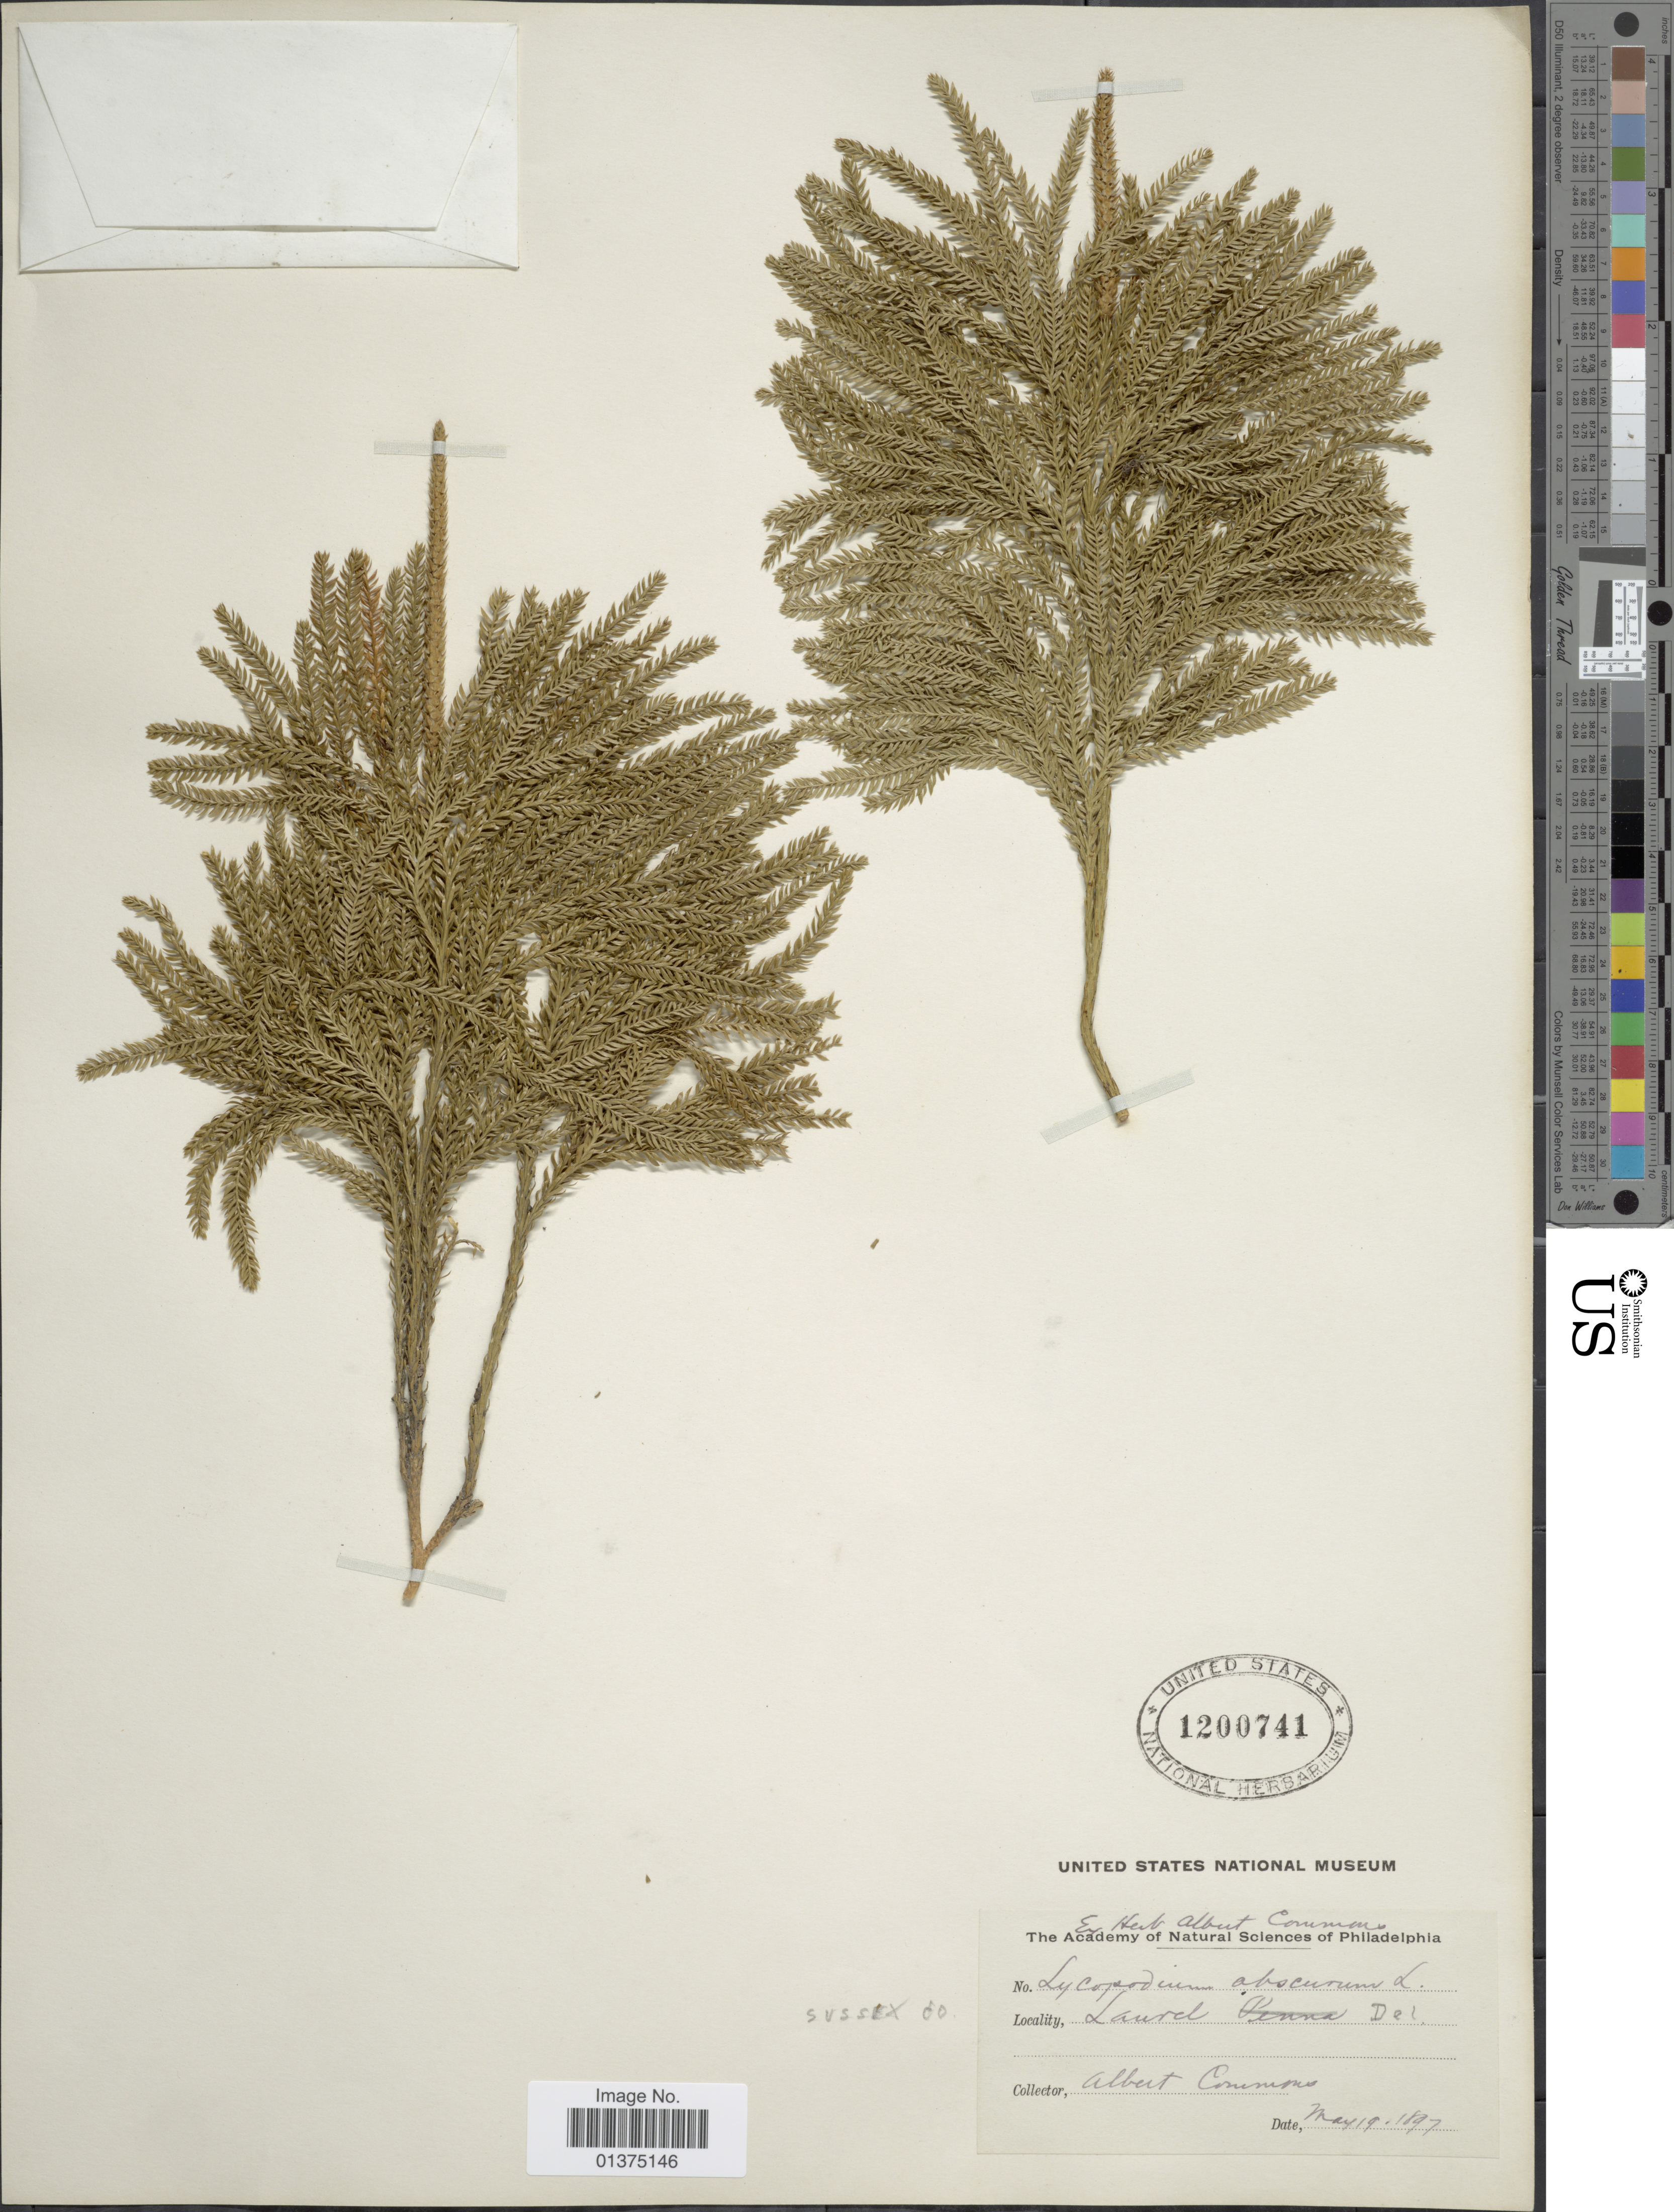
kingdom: Plantae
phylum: Tracheophyta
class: Lycopodiopsida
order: Lycopodiales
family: Lycopodiaceae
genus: Dendrolycopodium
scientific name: Dendrolycopodium dendroideum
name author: (Michx.) A. Haines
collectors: A. Commons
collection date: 1897-05-19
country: United States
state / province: Delaware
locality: Laurel, Del.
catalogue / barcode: US 1200741